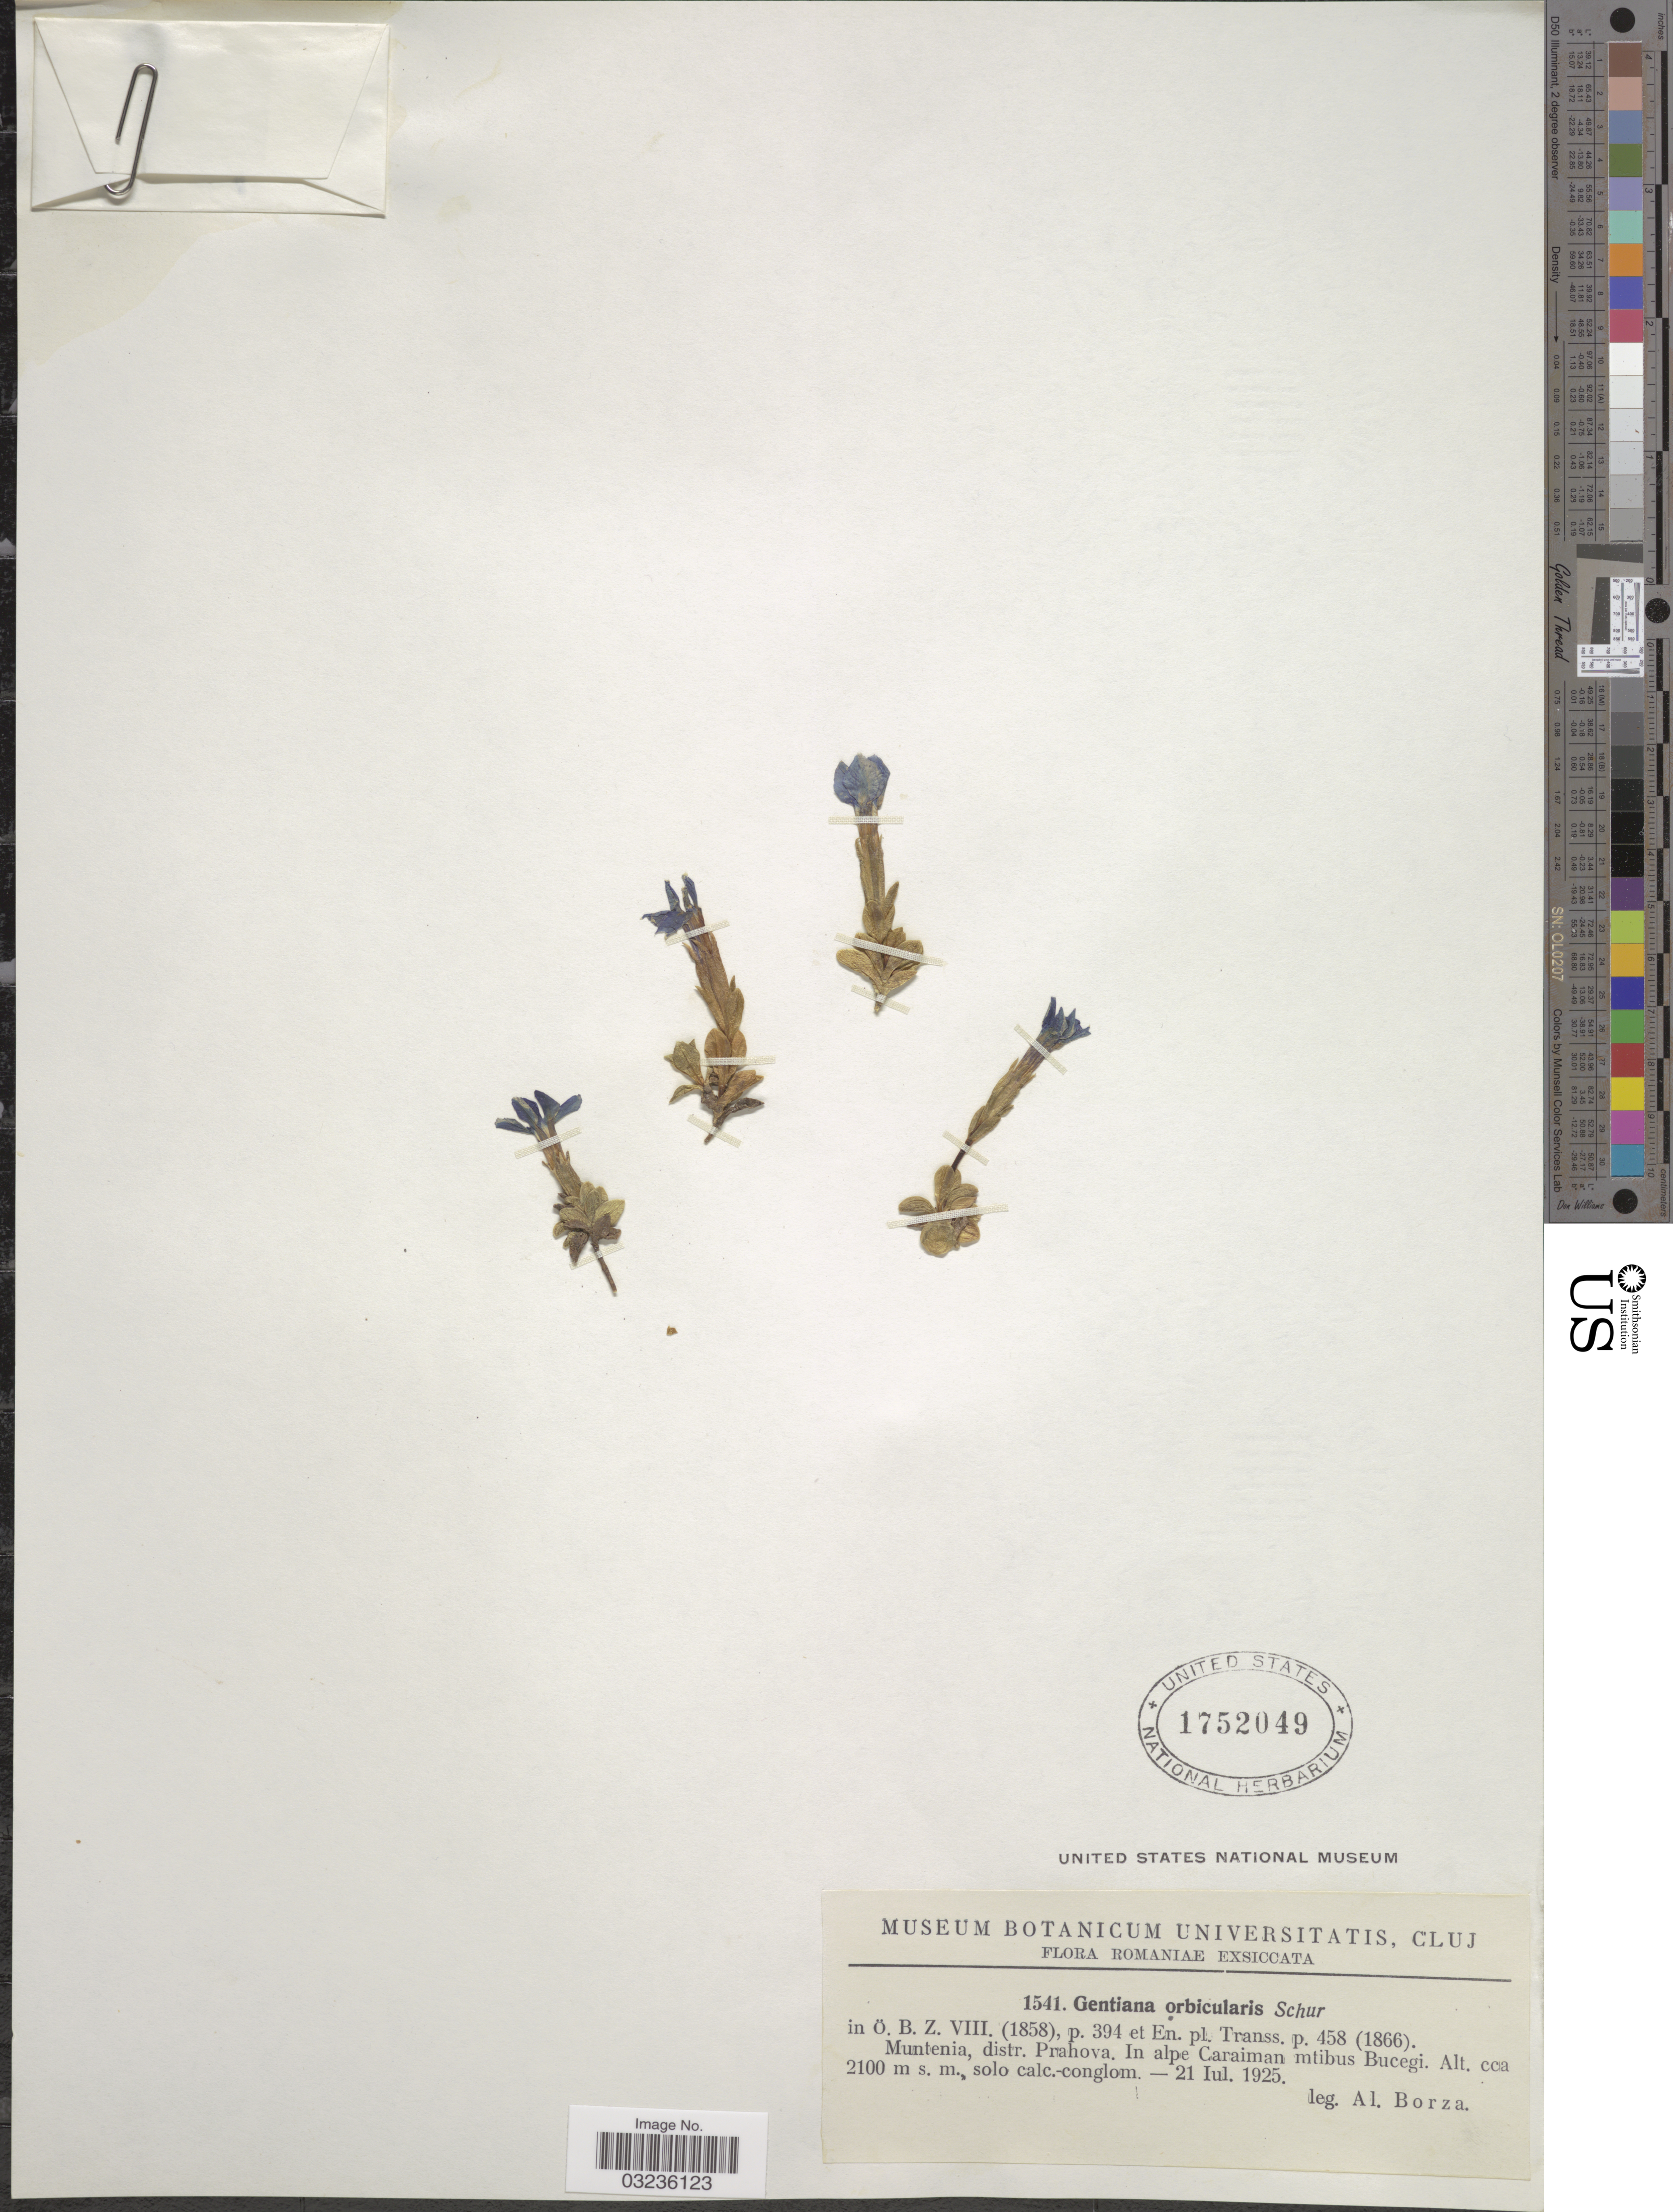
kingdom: Plantae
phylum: Tracheophyta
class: Magnoliopsida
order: Gentianales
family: Gentianaceae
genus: Gentiana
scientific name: Gentiana orbicularis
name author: Schur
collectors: A. Borza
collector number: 1541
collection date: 1925-07-21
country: Romania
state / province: Prahova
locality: Muntenia, distr. Prahova, In alpe Caraiman mtibus Bucegi.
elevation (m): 2100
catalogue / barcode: US 1752049